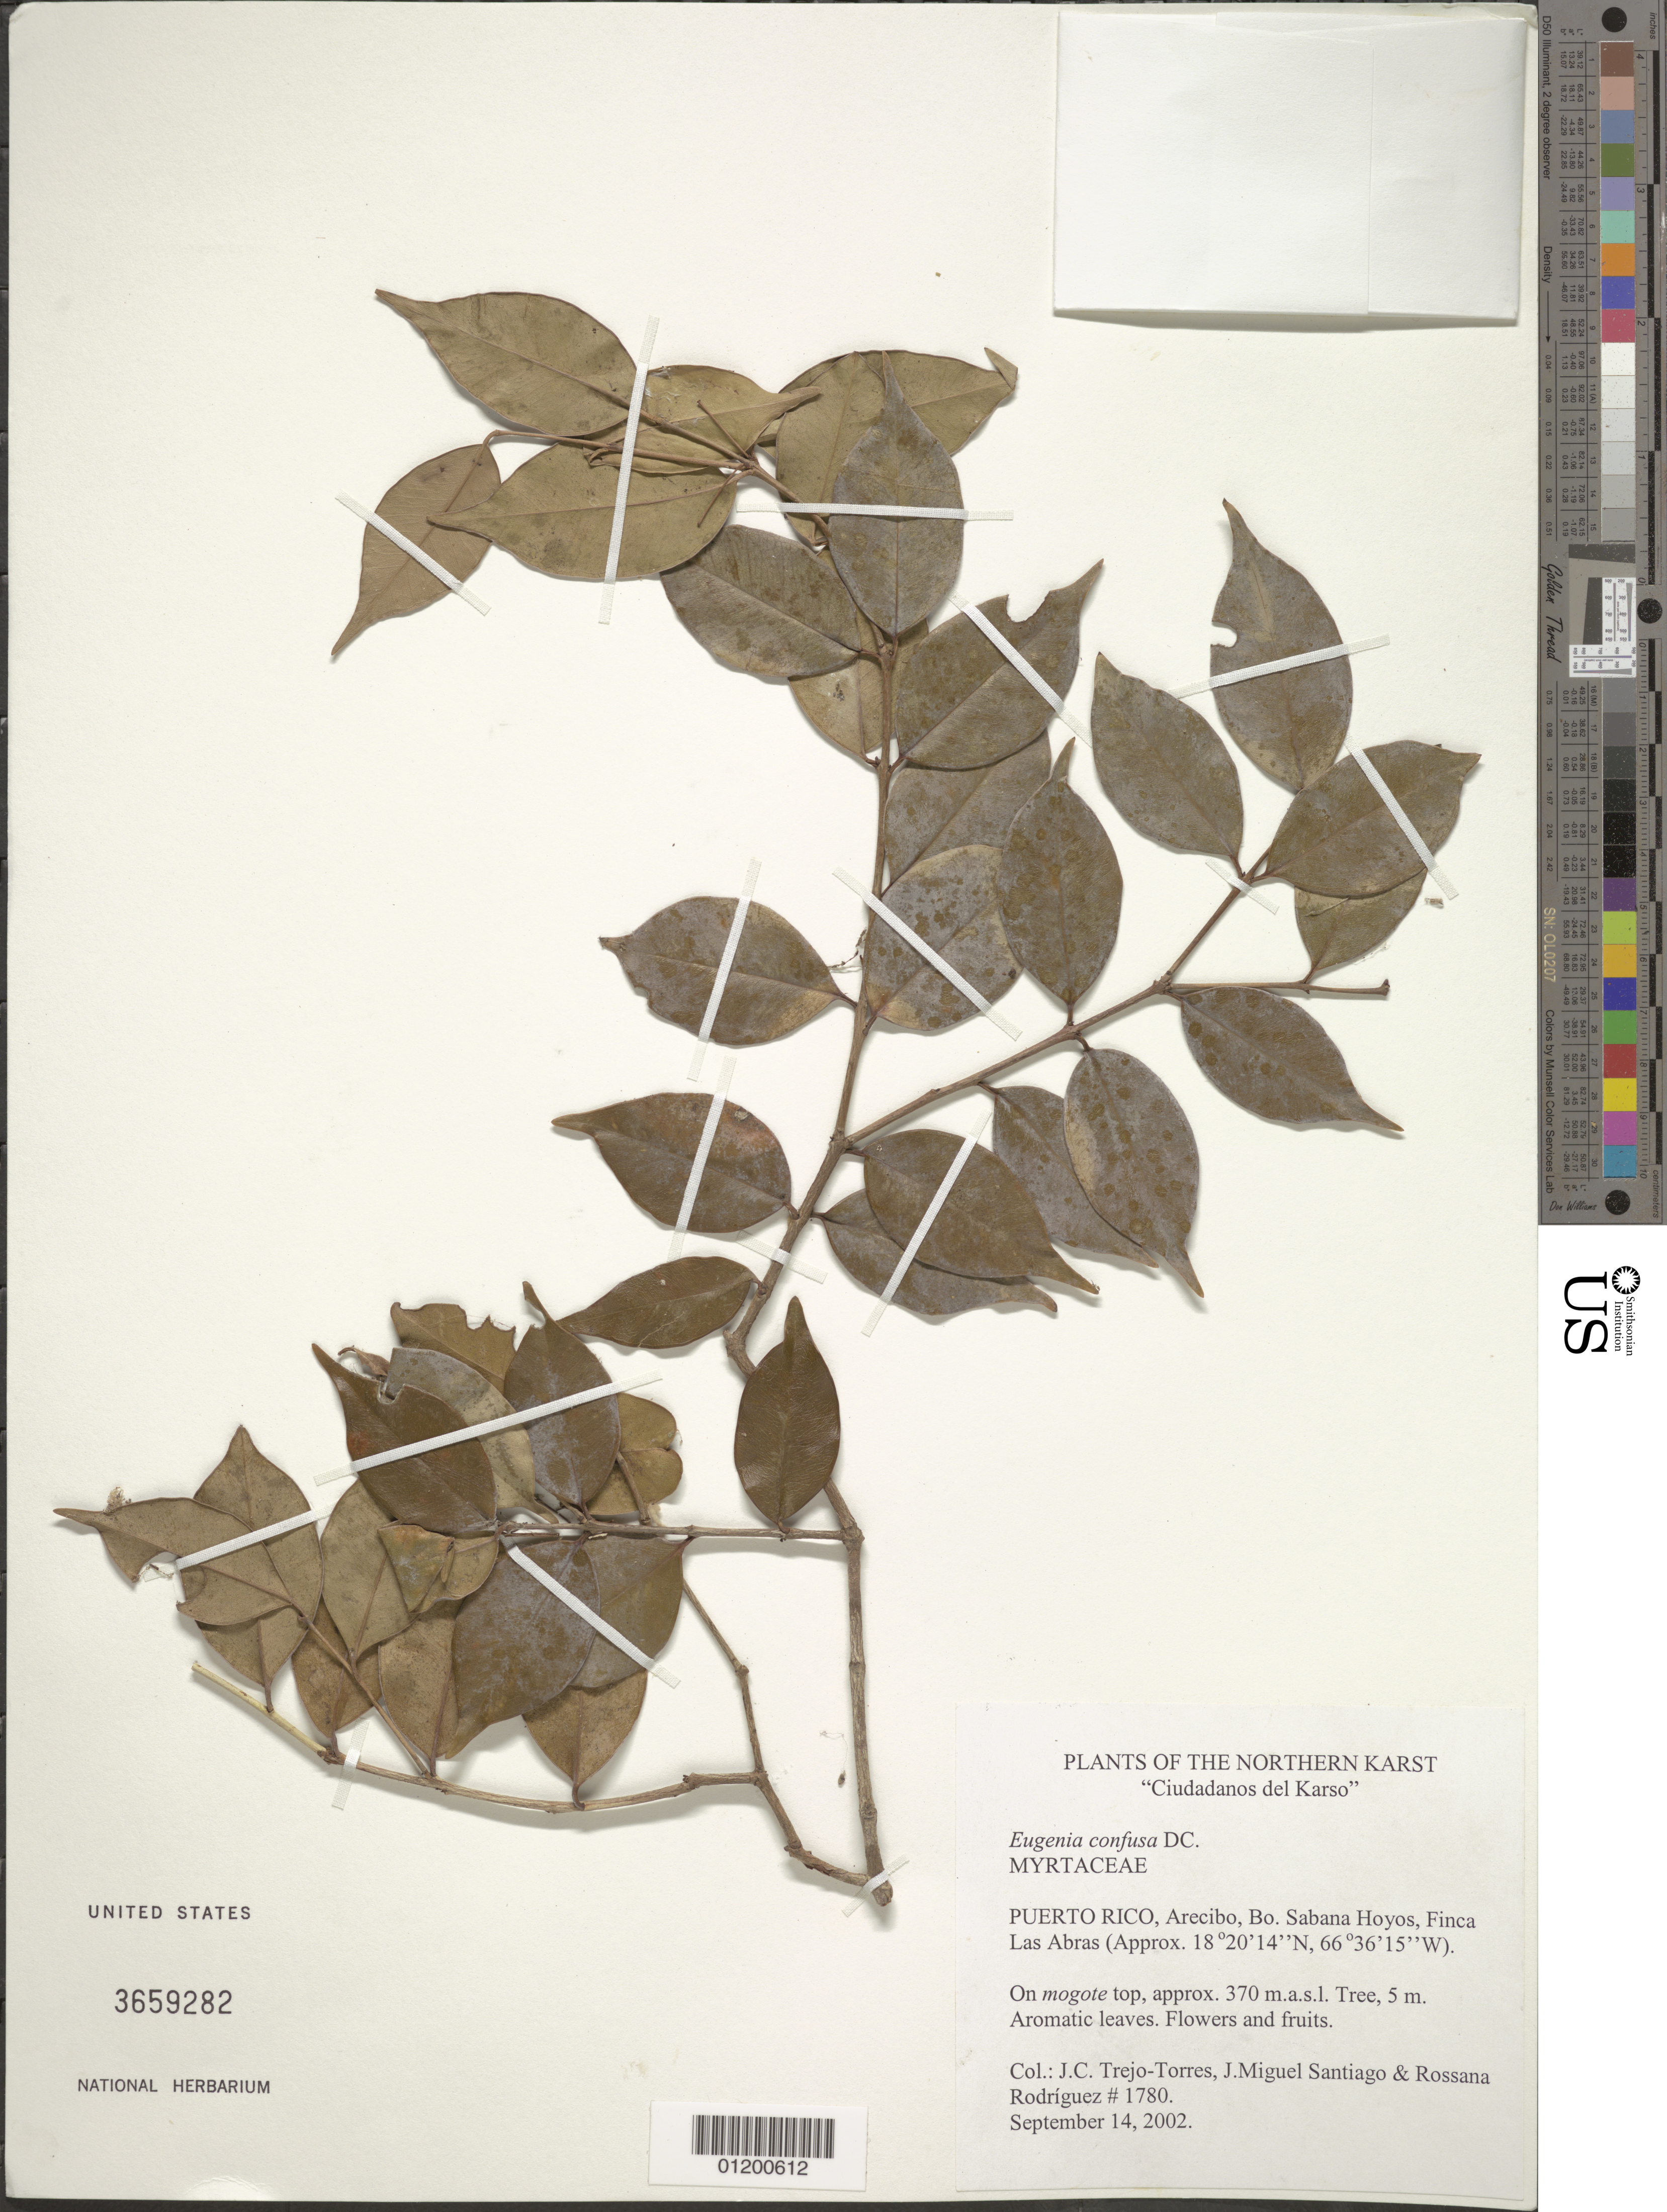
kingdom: Plantae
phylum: Tracheophyta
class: Magnoliopsida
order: Myrtales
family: Myrtaceae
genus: Eugenia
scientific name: Eugenia confusa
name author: DC.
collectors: J. C. Trejo-Torres, L. Santiago & R. Rodríguez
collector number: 1780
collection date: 2002-09-14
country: Puerto Rico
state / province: Arecibo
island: Puerto Rico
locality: Bo. Sabana Hoyos, Finca Las Abras.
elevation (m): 370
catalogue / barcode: US 3659282